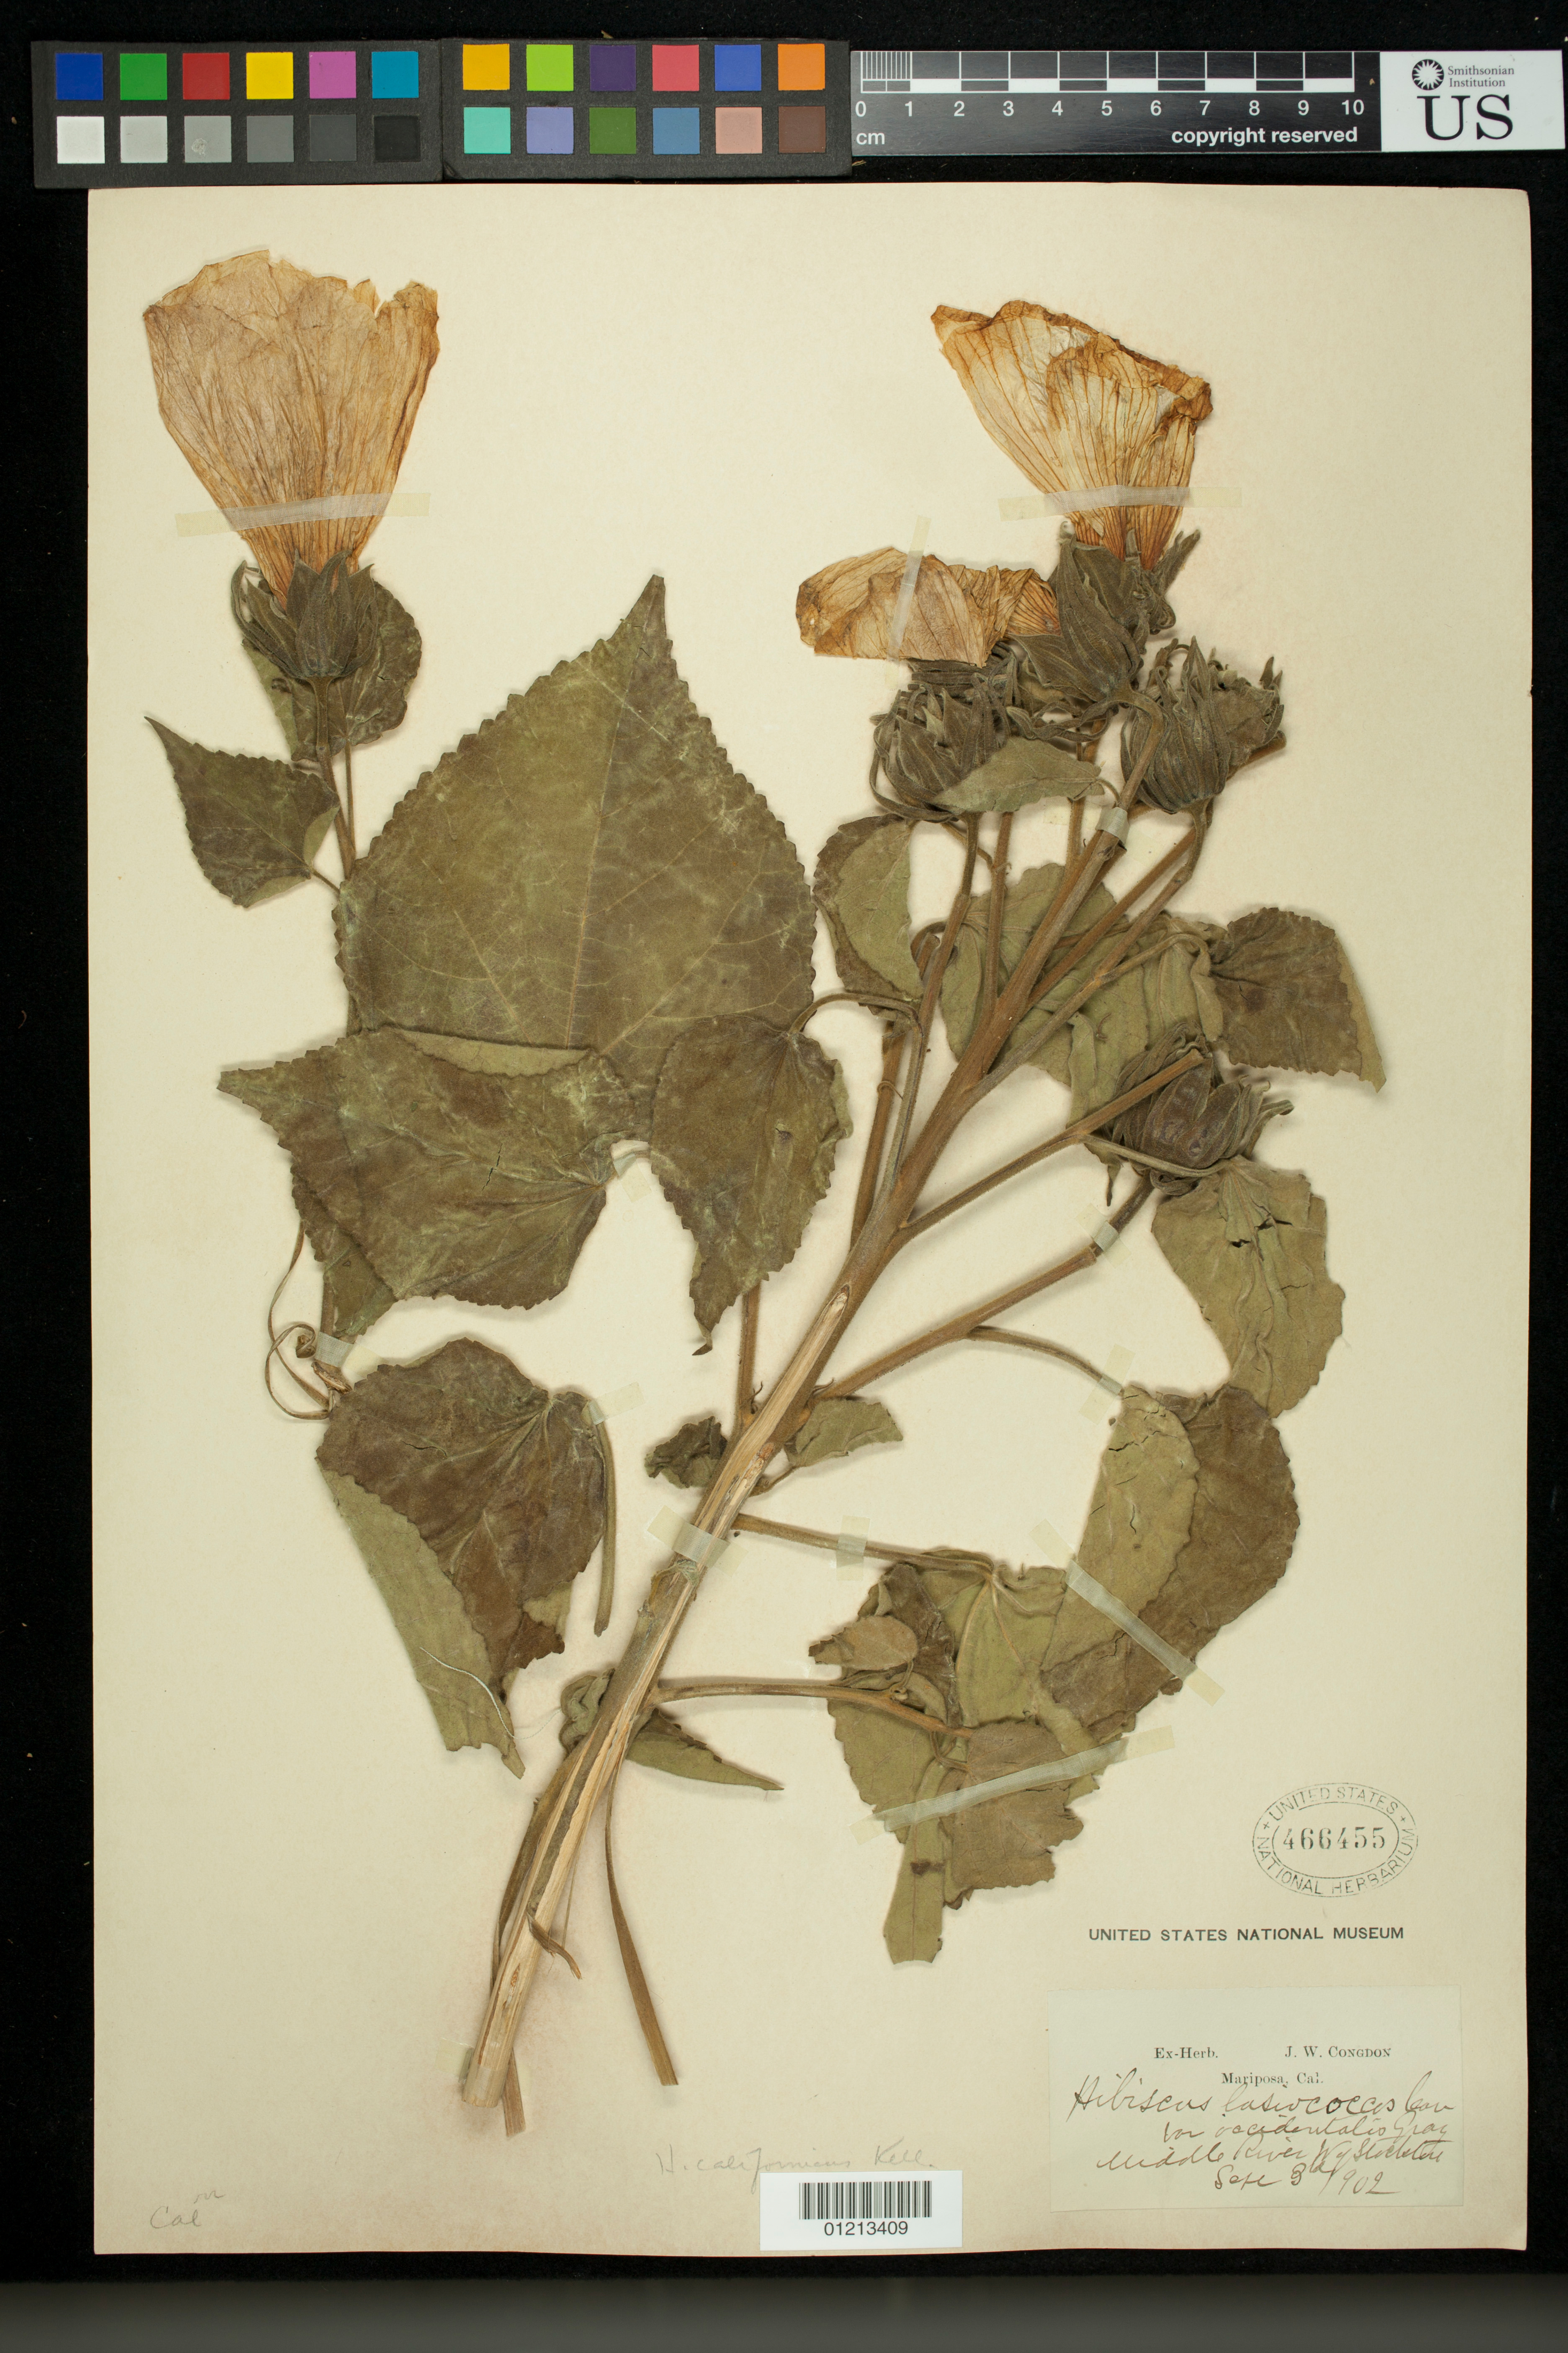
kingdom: Plantae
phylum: Tracheophyta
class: Magnoliopsida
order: Malvales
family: Malvaceae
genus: Hibiscus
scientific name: Hibiscus californicus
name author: Kellogg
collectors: J. W. Congdon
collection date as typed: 09 Mar 1902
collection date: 1902-03-09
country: United States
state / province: California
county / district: Mariposa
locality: Mariposa, Cal.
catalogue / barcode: US 466455